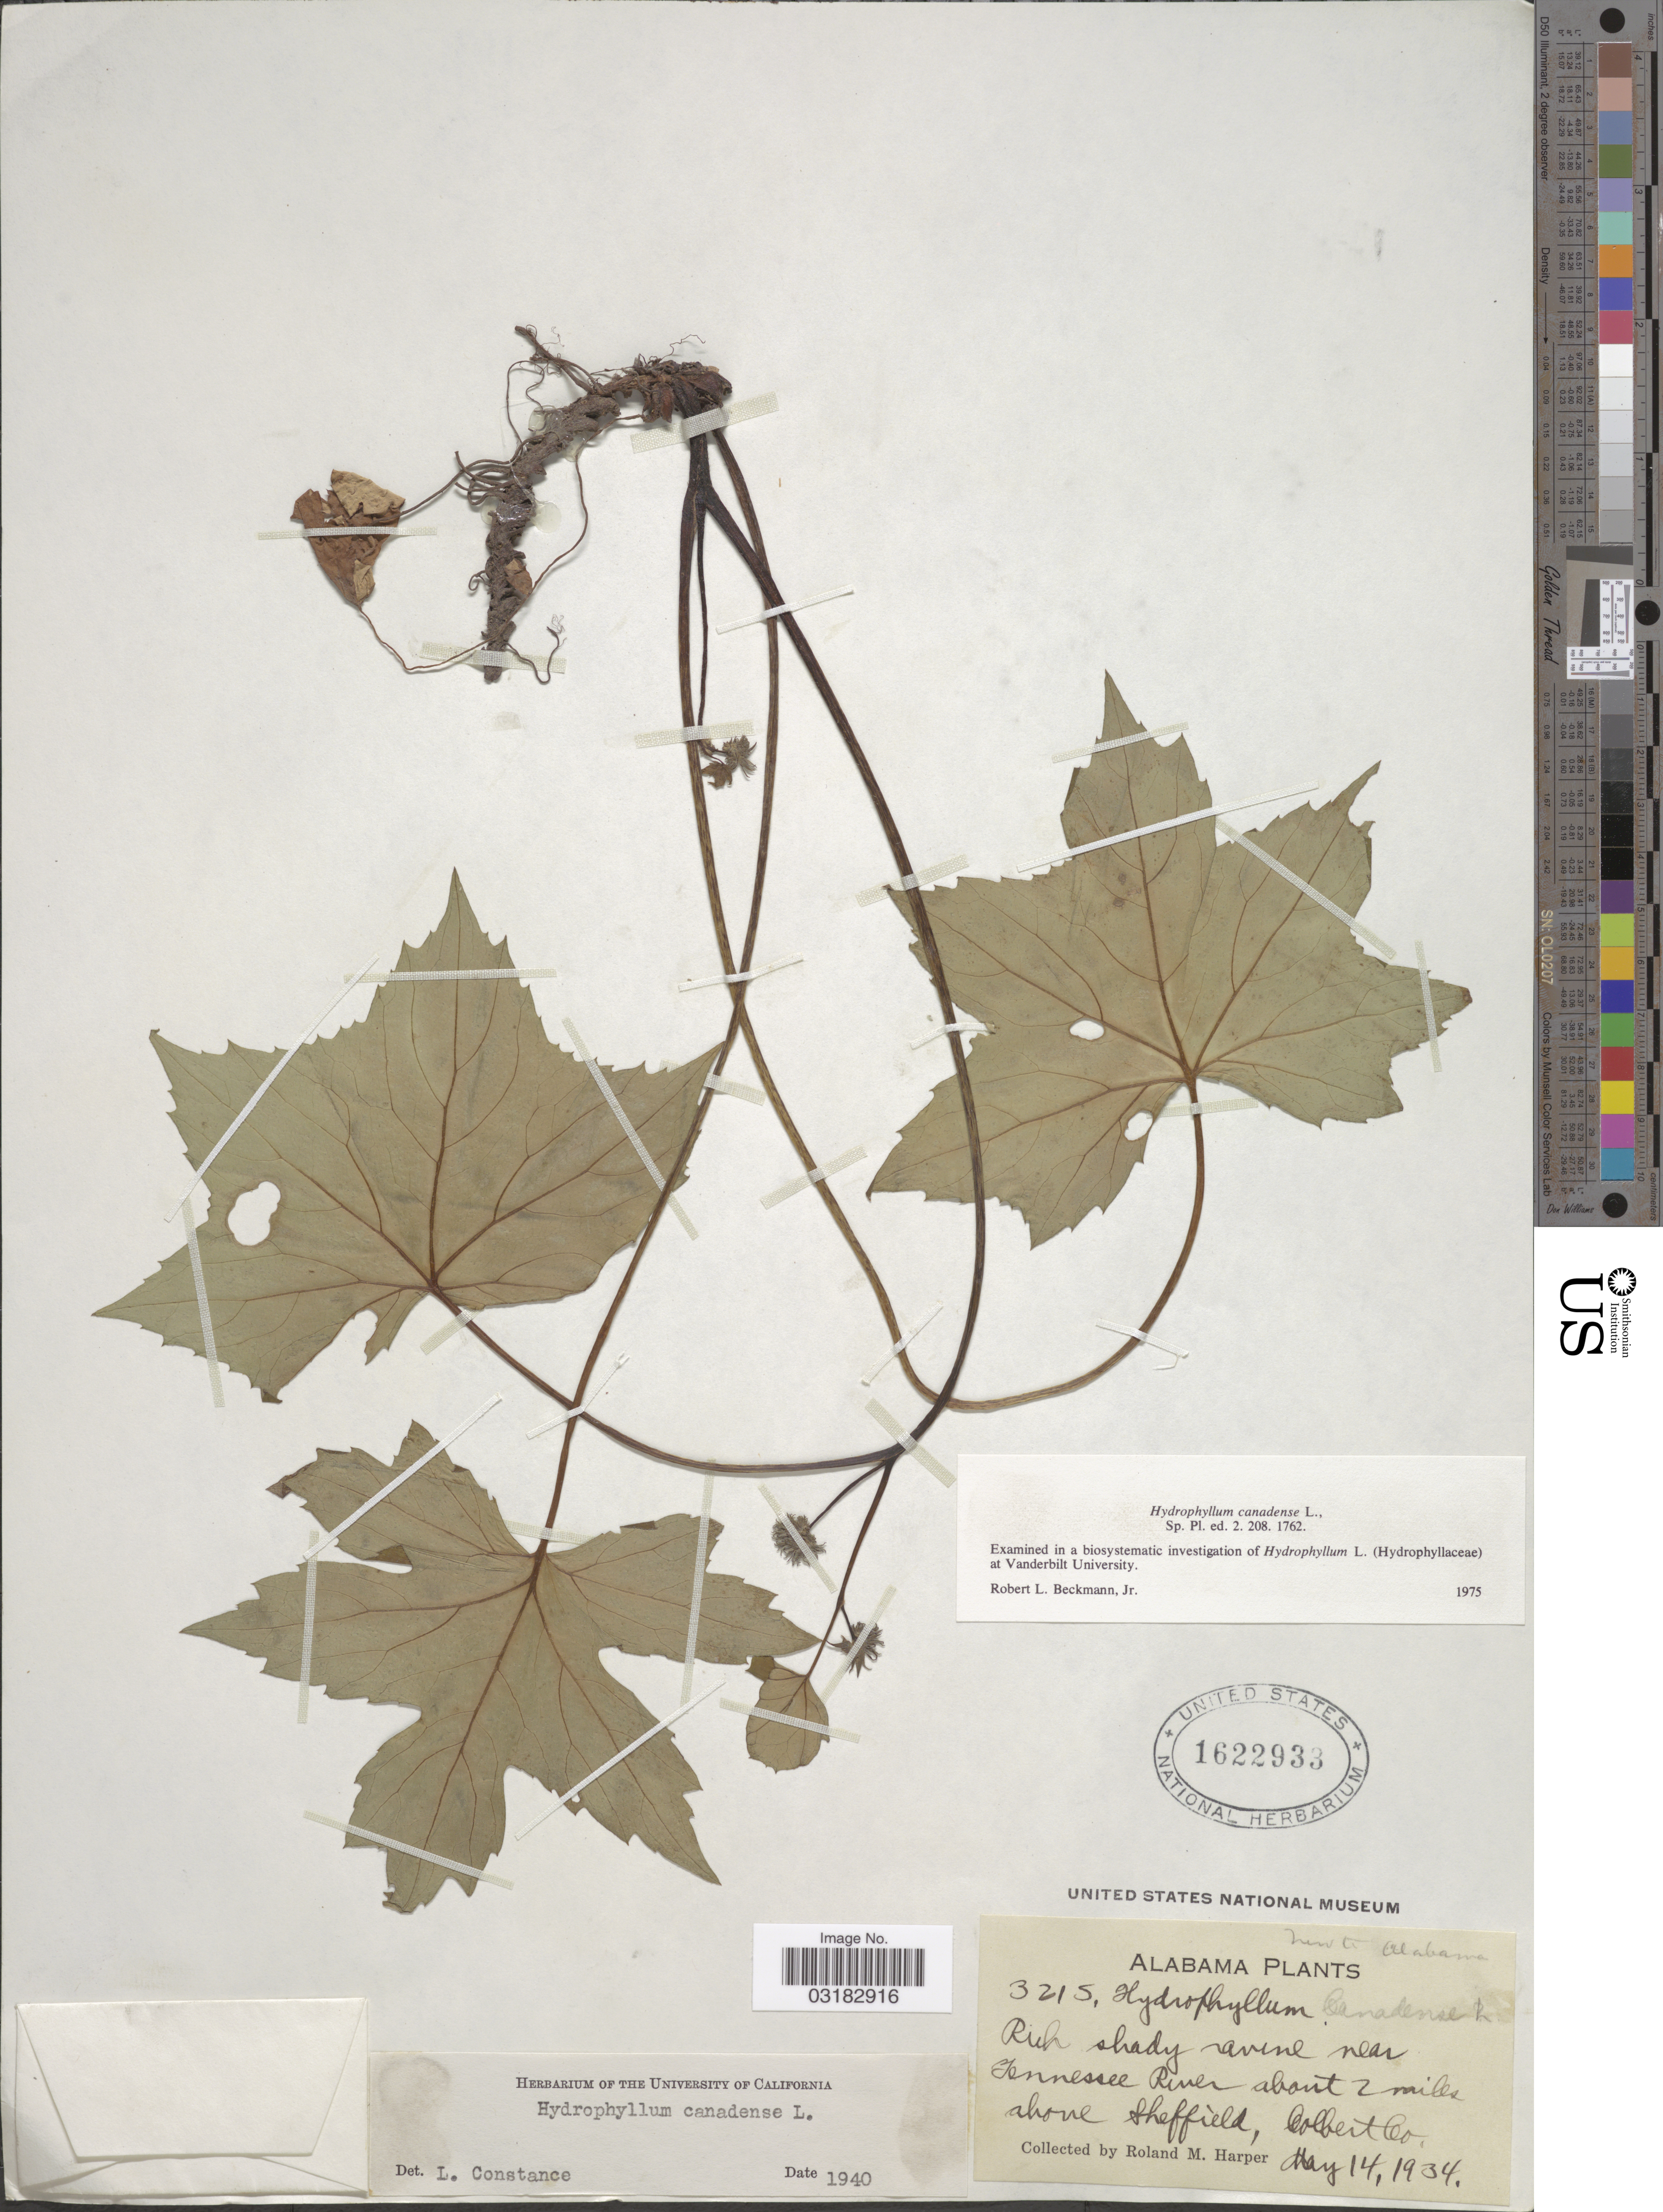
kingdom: Plantae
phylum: Tracheophyta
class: Magnoliopsida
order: Boraginales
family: Hydrophyllaceae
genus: Hydrophyllum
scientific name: Hydrophyllum canadense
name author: L.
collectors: R. M. Harper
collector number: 3215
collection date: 1934-05-14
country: United States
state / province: Alabama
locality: Near Tennessee River about 2 miles above Sheffield, Colbert Co.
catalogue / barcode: US 1622933